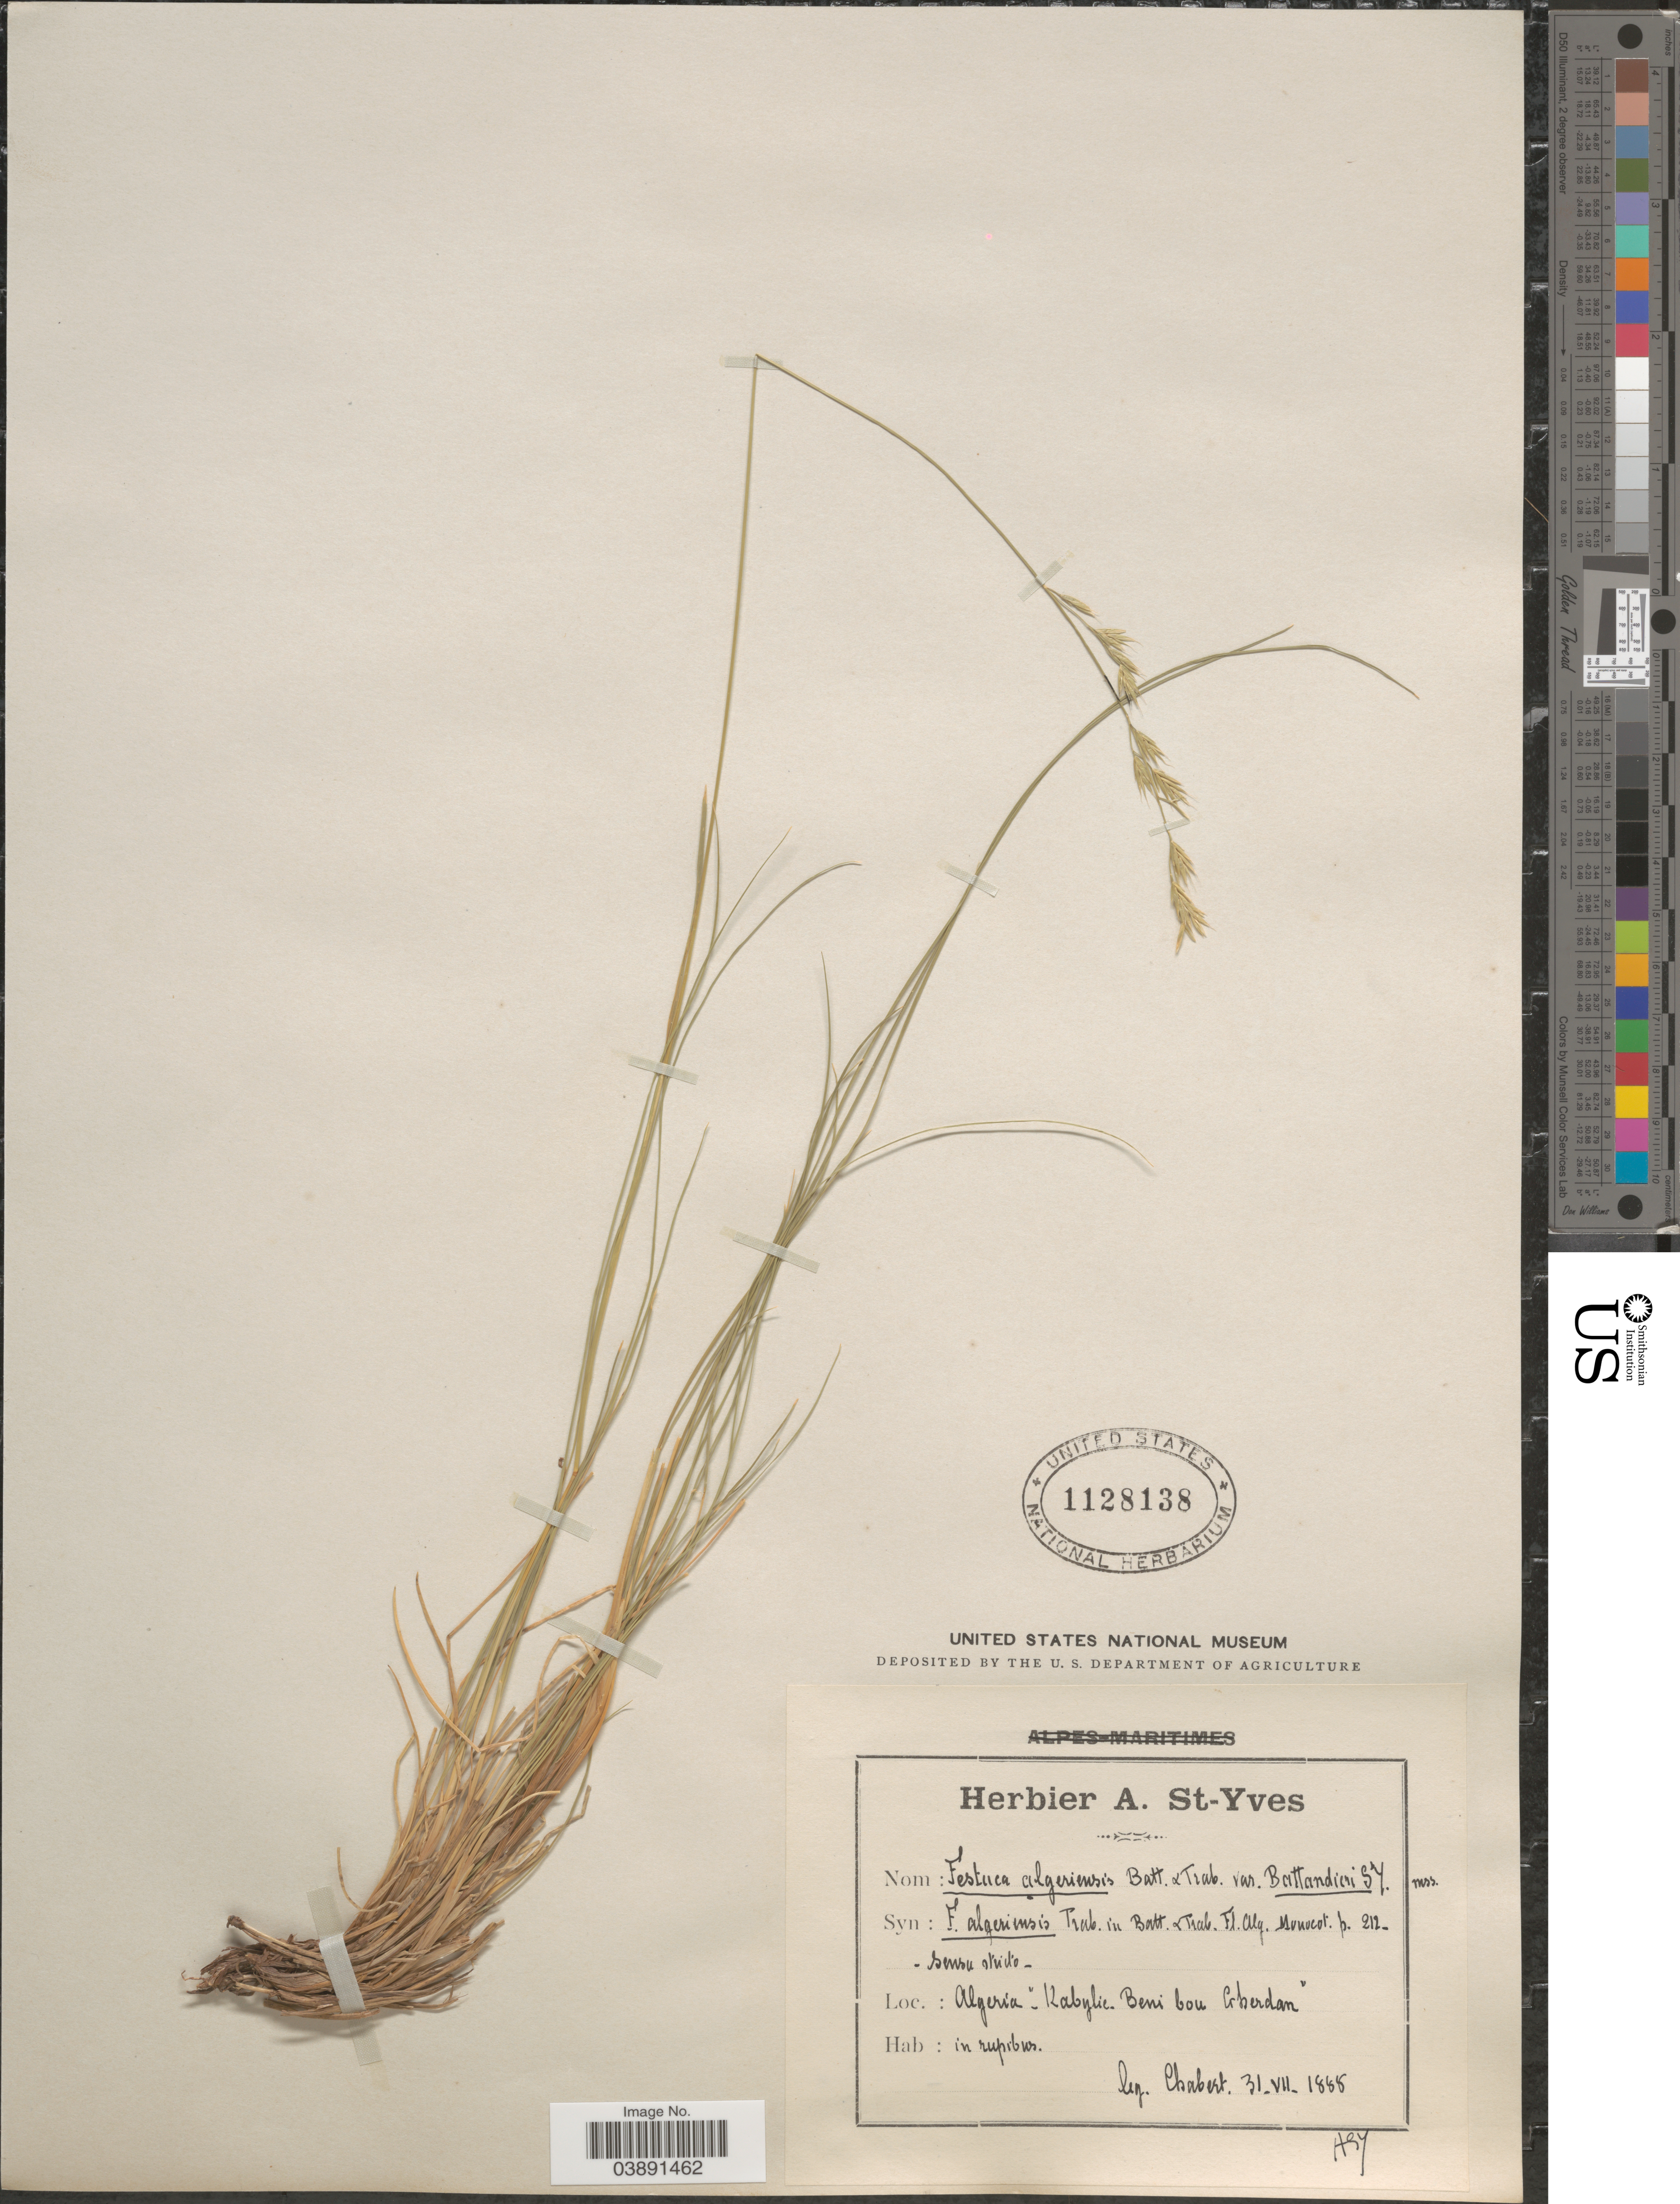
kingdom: Plantae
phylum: Tracheophyta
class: Liliopsida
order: Poales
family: Poaceae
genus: Festuca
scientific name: Festuca algeriensis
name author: Batt. & Trab.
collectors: Chabert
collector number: A57*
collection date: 1888-07-31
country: Algeria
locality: Kabylie. Beni bou Cherdan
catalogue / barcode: US 1128138